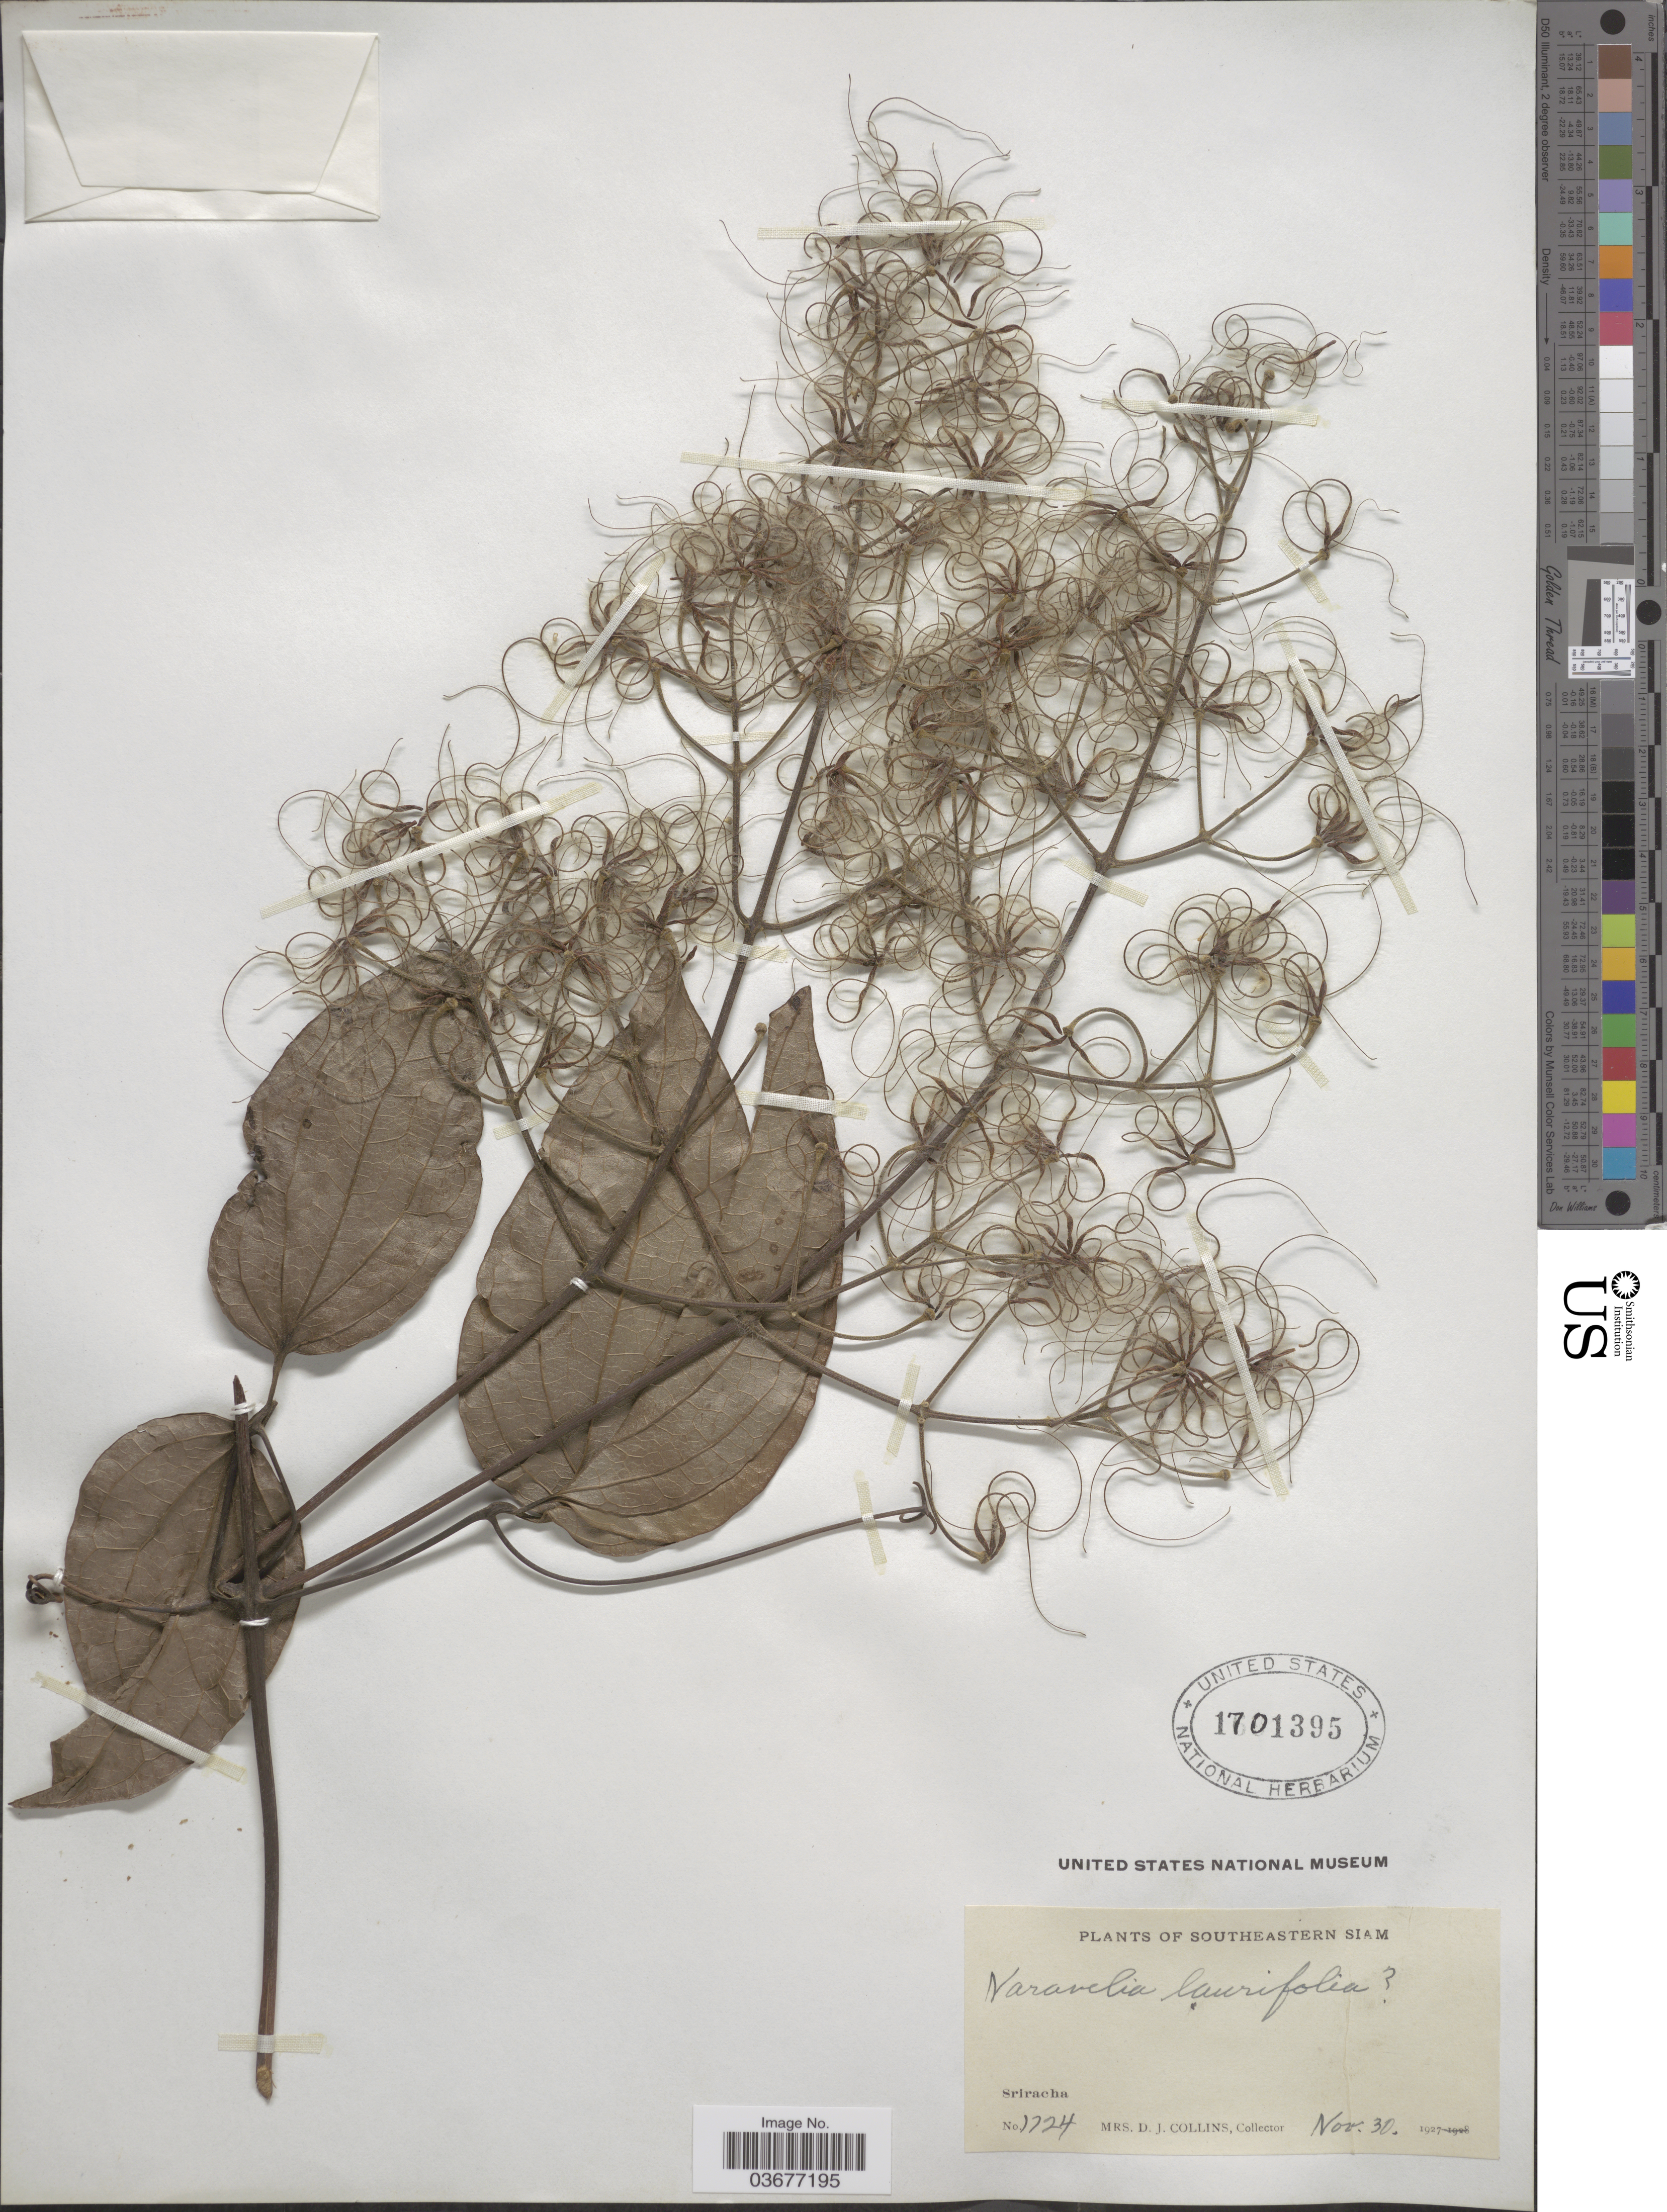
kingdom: Plantae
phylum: Tracheophyta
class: Magnoliopsida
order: Ranunculales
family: Ranunculaceae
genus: Clematis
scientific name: Clematis laurifolia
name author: Wall. ex Hook. f.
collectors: Mrs. D. J. Collins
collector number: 1724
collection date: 1927-11-30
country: Thailand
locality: Southeastern Siam. Sriracha.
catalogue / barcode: US 1701395